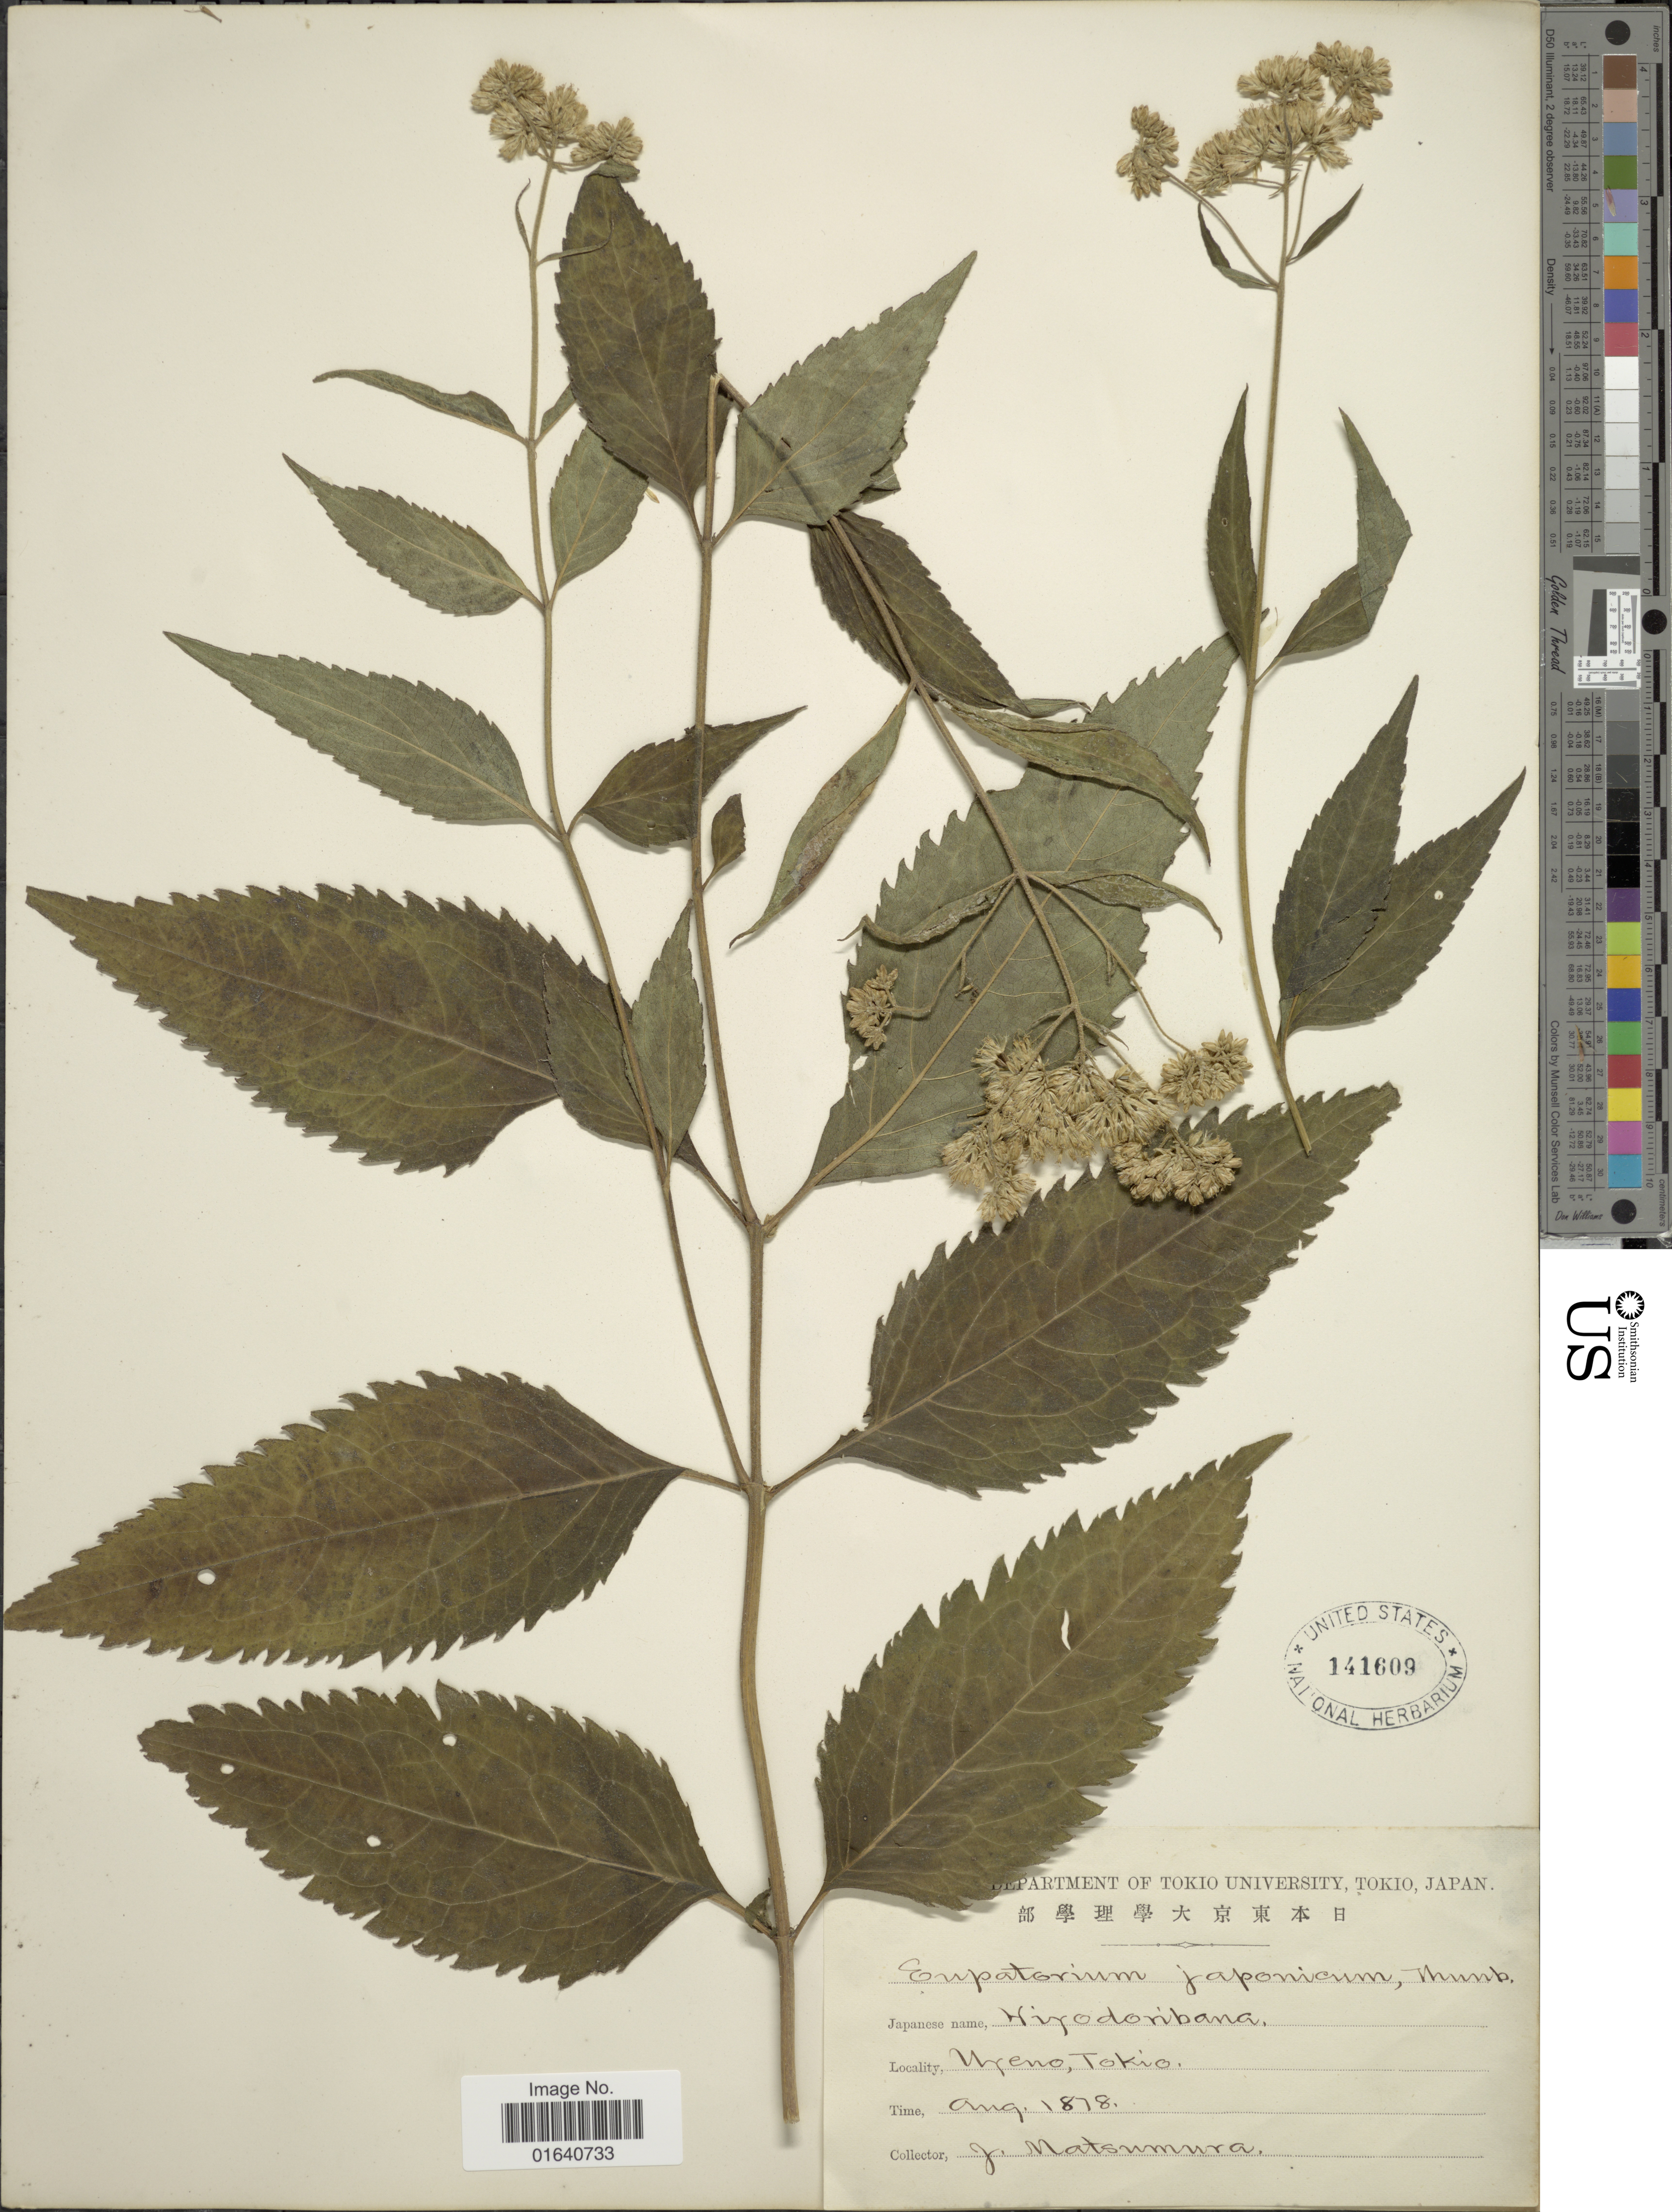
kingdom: Plantae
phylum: Tracheophyta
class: Magnoliopsida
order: Asterales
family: Asteraceae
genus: Eupatorium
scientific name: Eupatorium japonicum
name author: Thunb.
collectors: J. Natsumura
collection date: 1878-08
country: Japan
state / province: Tokyo, Federal City of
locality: Ureno, Tokio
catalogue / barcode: US 141609